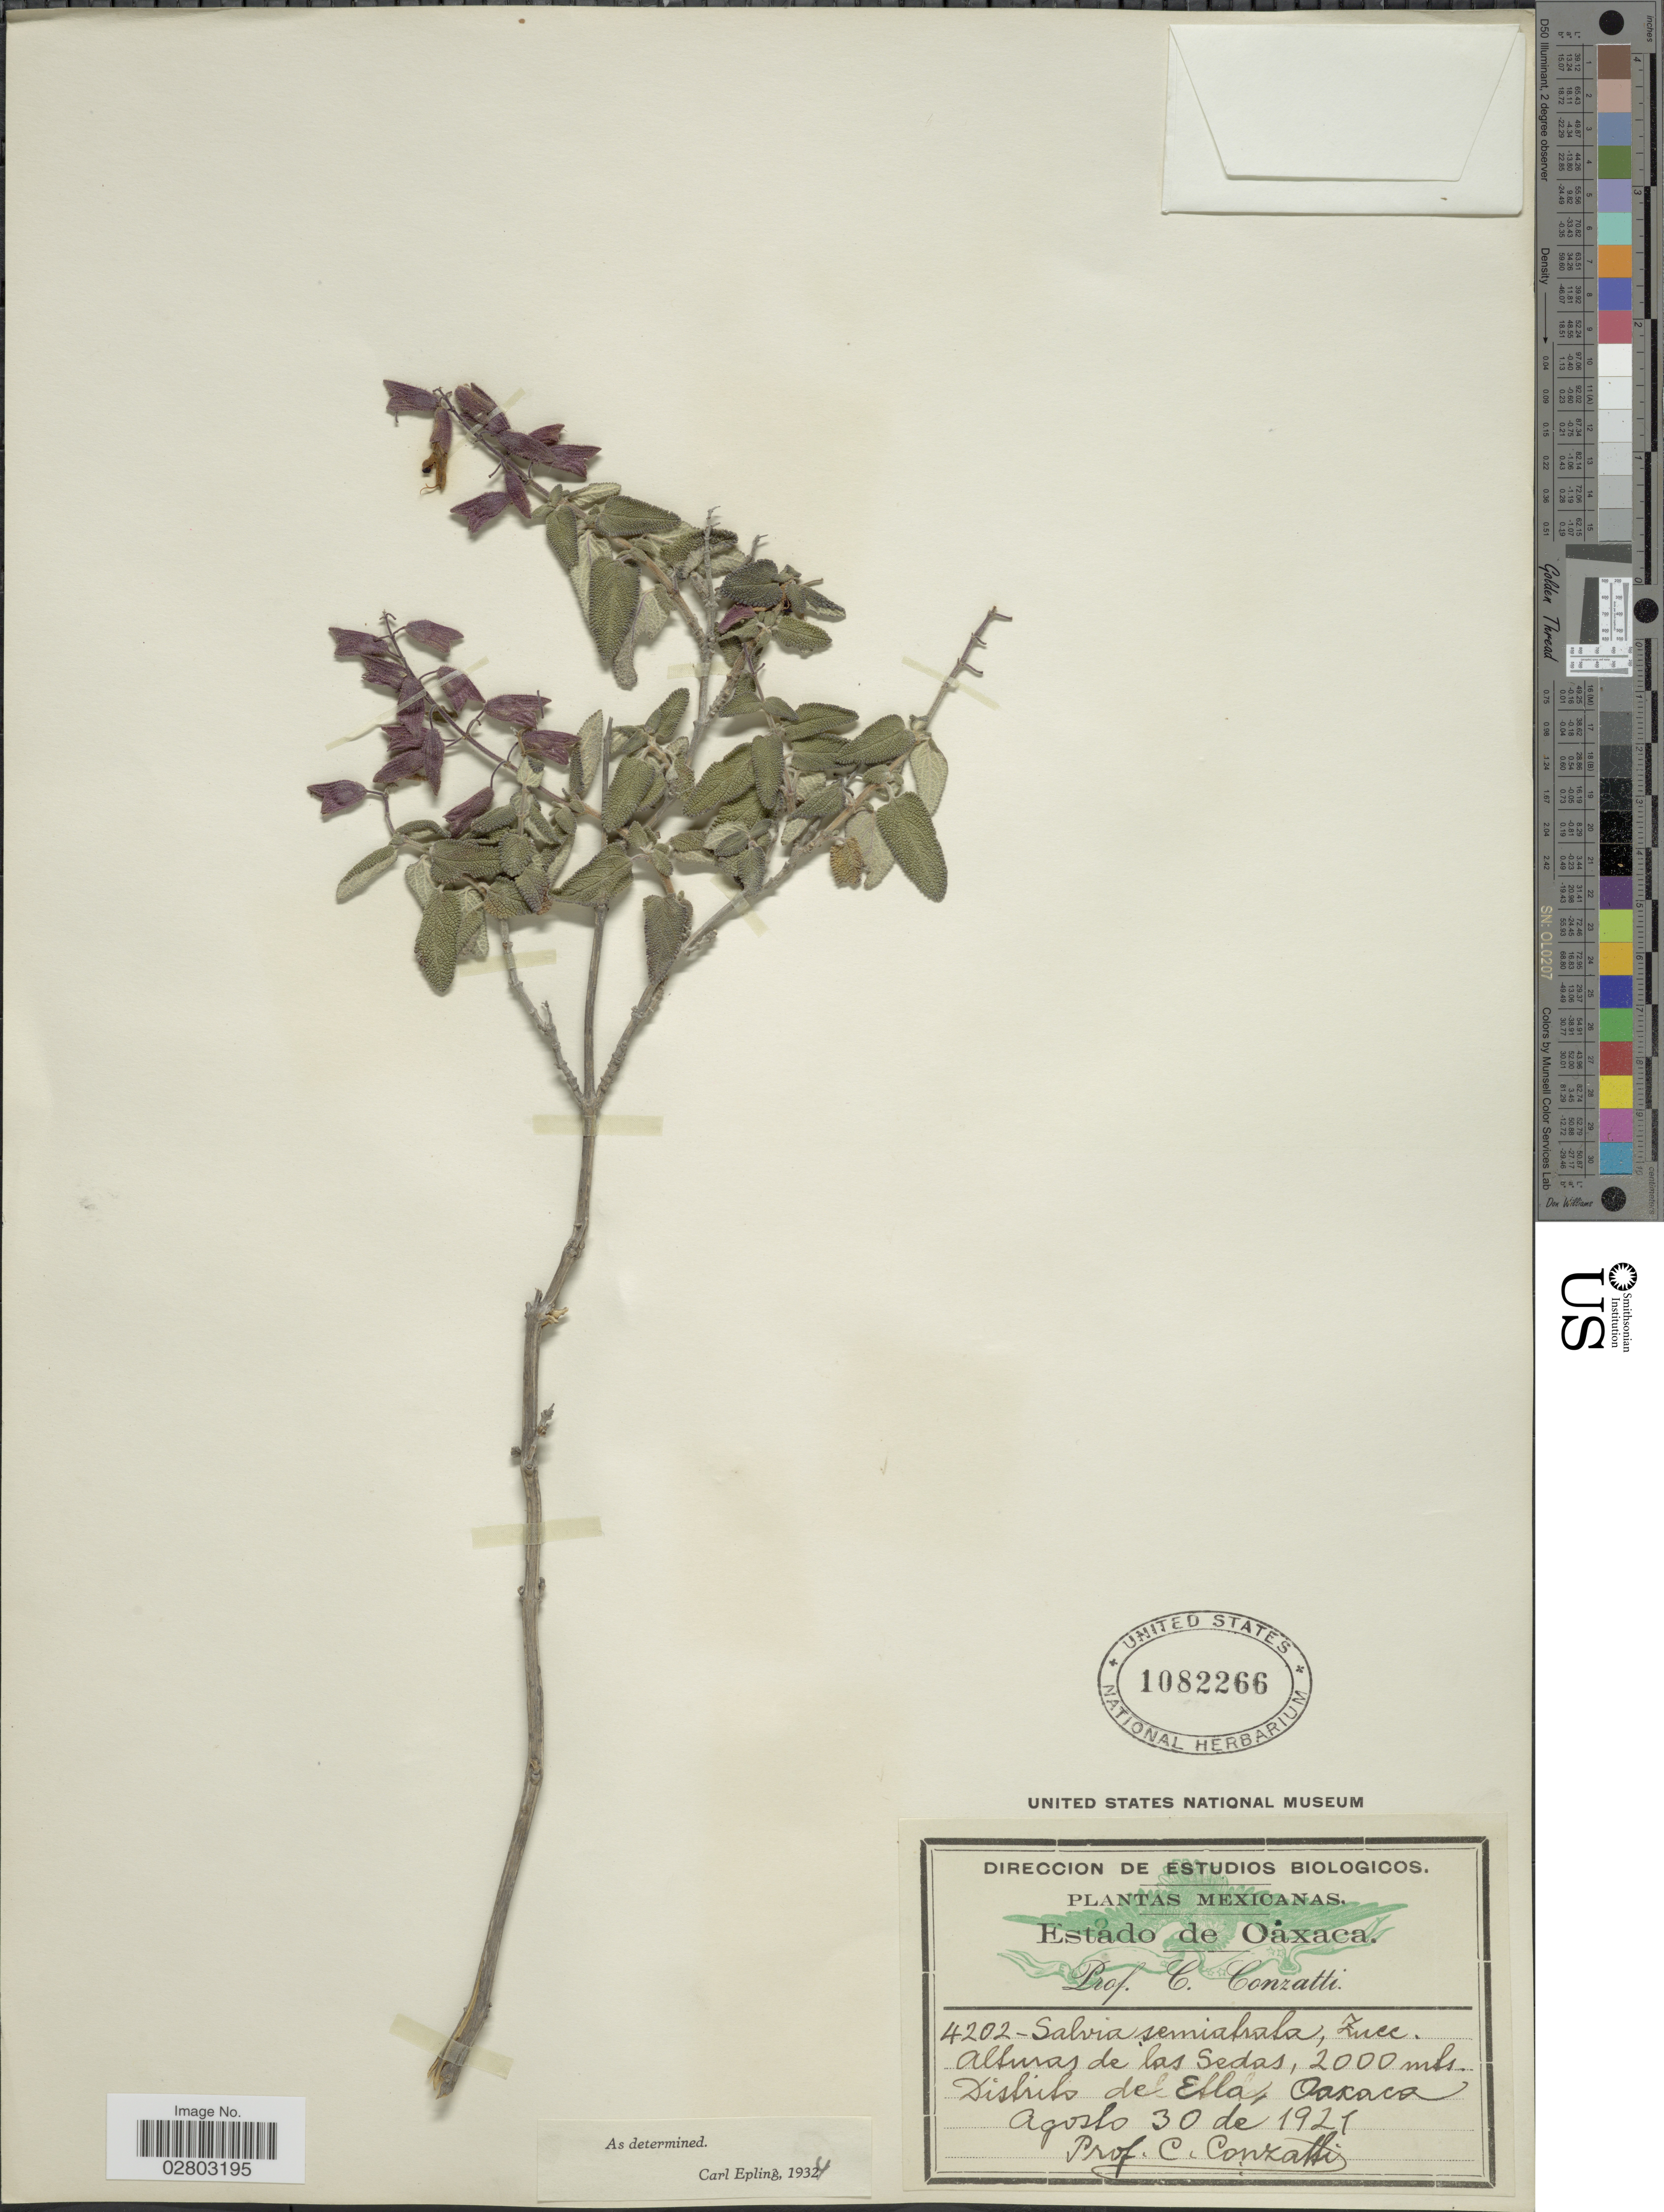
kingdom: Plantae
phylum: Tracheophyta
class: Magnoliopsida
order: Lamiales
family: Lamiaceae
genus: Salvia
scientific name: Salvia semiatrata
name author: Zucc.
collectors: C. Conzatti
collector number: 4202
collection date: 1921-08-30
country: Mexico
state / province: Oaxaca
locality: Alturas de las Sedas, Distrito de Ella.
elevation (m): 2000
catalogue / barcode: US 1082266